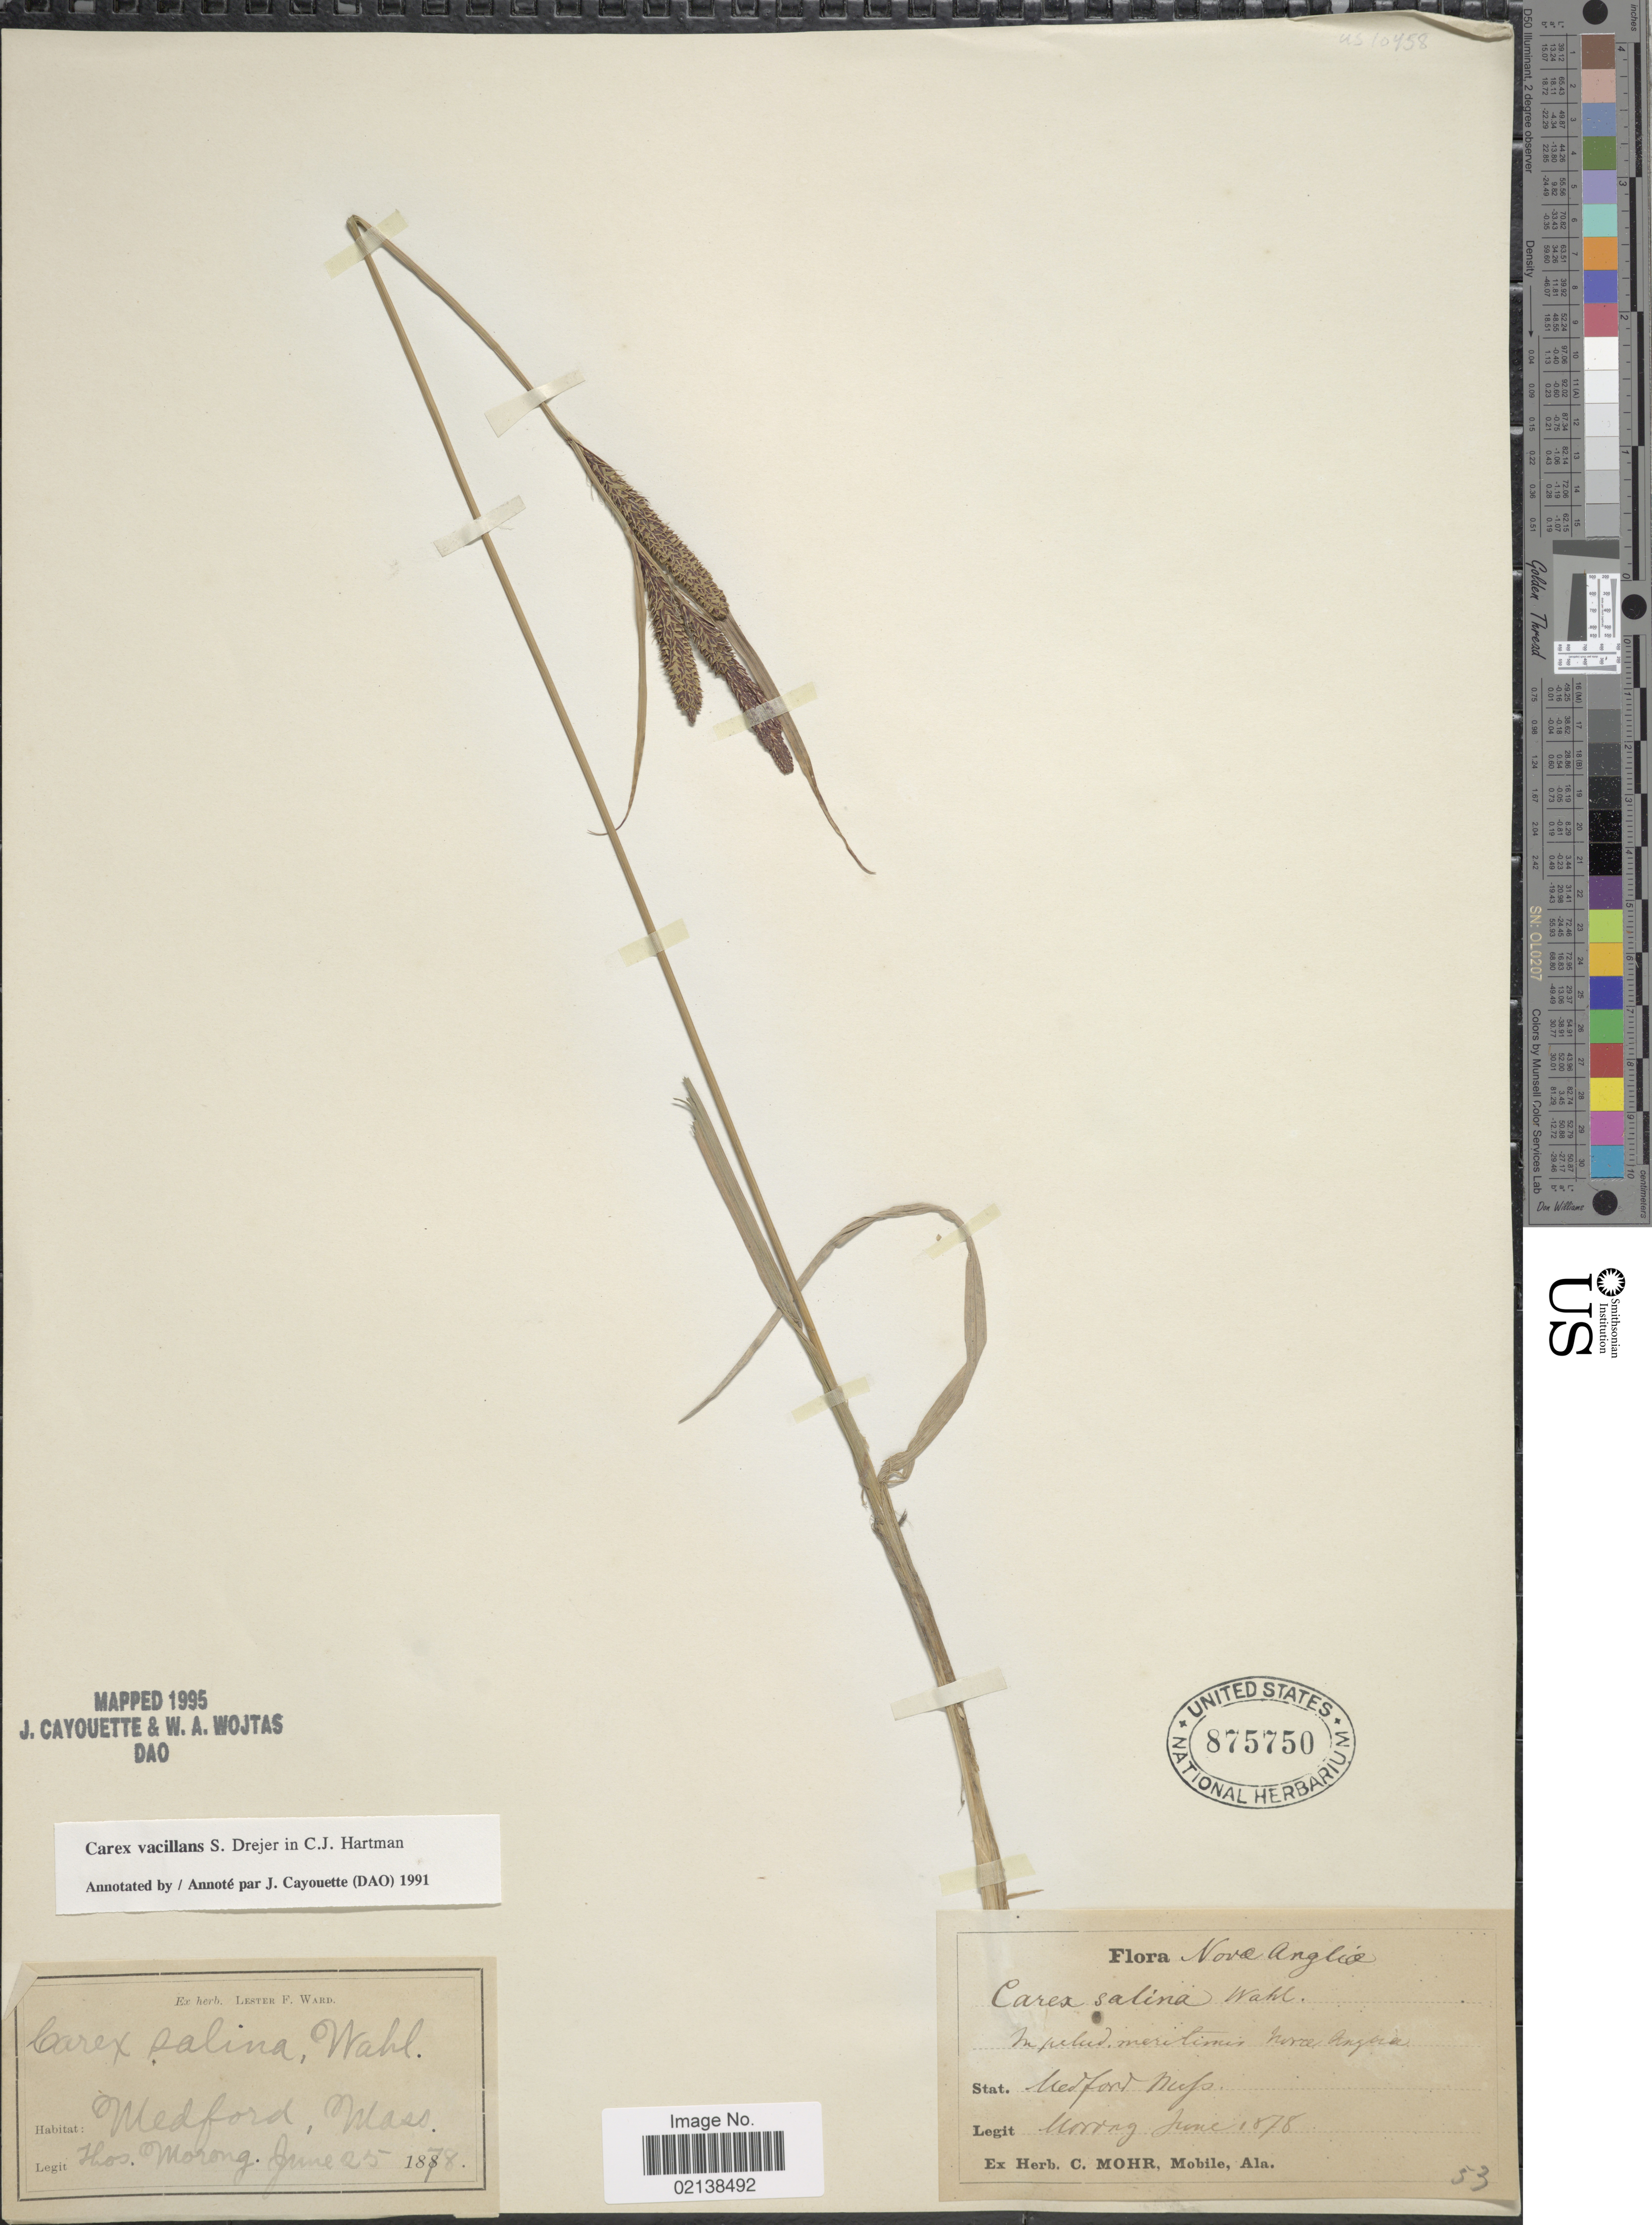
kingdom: Plantae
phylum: Tracheophyta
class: Liliopsida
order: Poales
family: Cyperaceae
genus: Carex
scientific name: Carex vacillans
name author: Drejer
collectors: ex herb. T. Morong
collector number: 53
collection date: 1878-06-25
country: United States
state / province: Massachusetts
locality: Medford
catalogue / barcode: US 875750